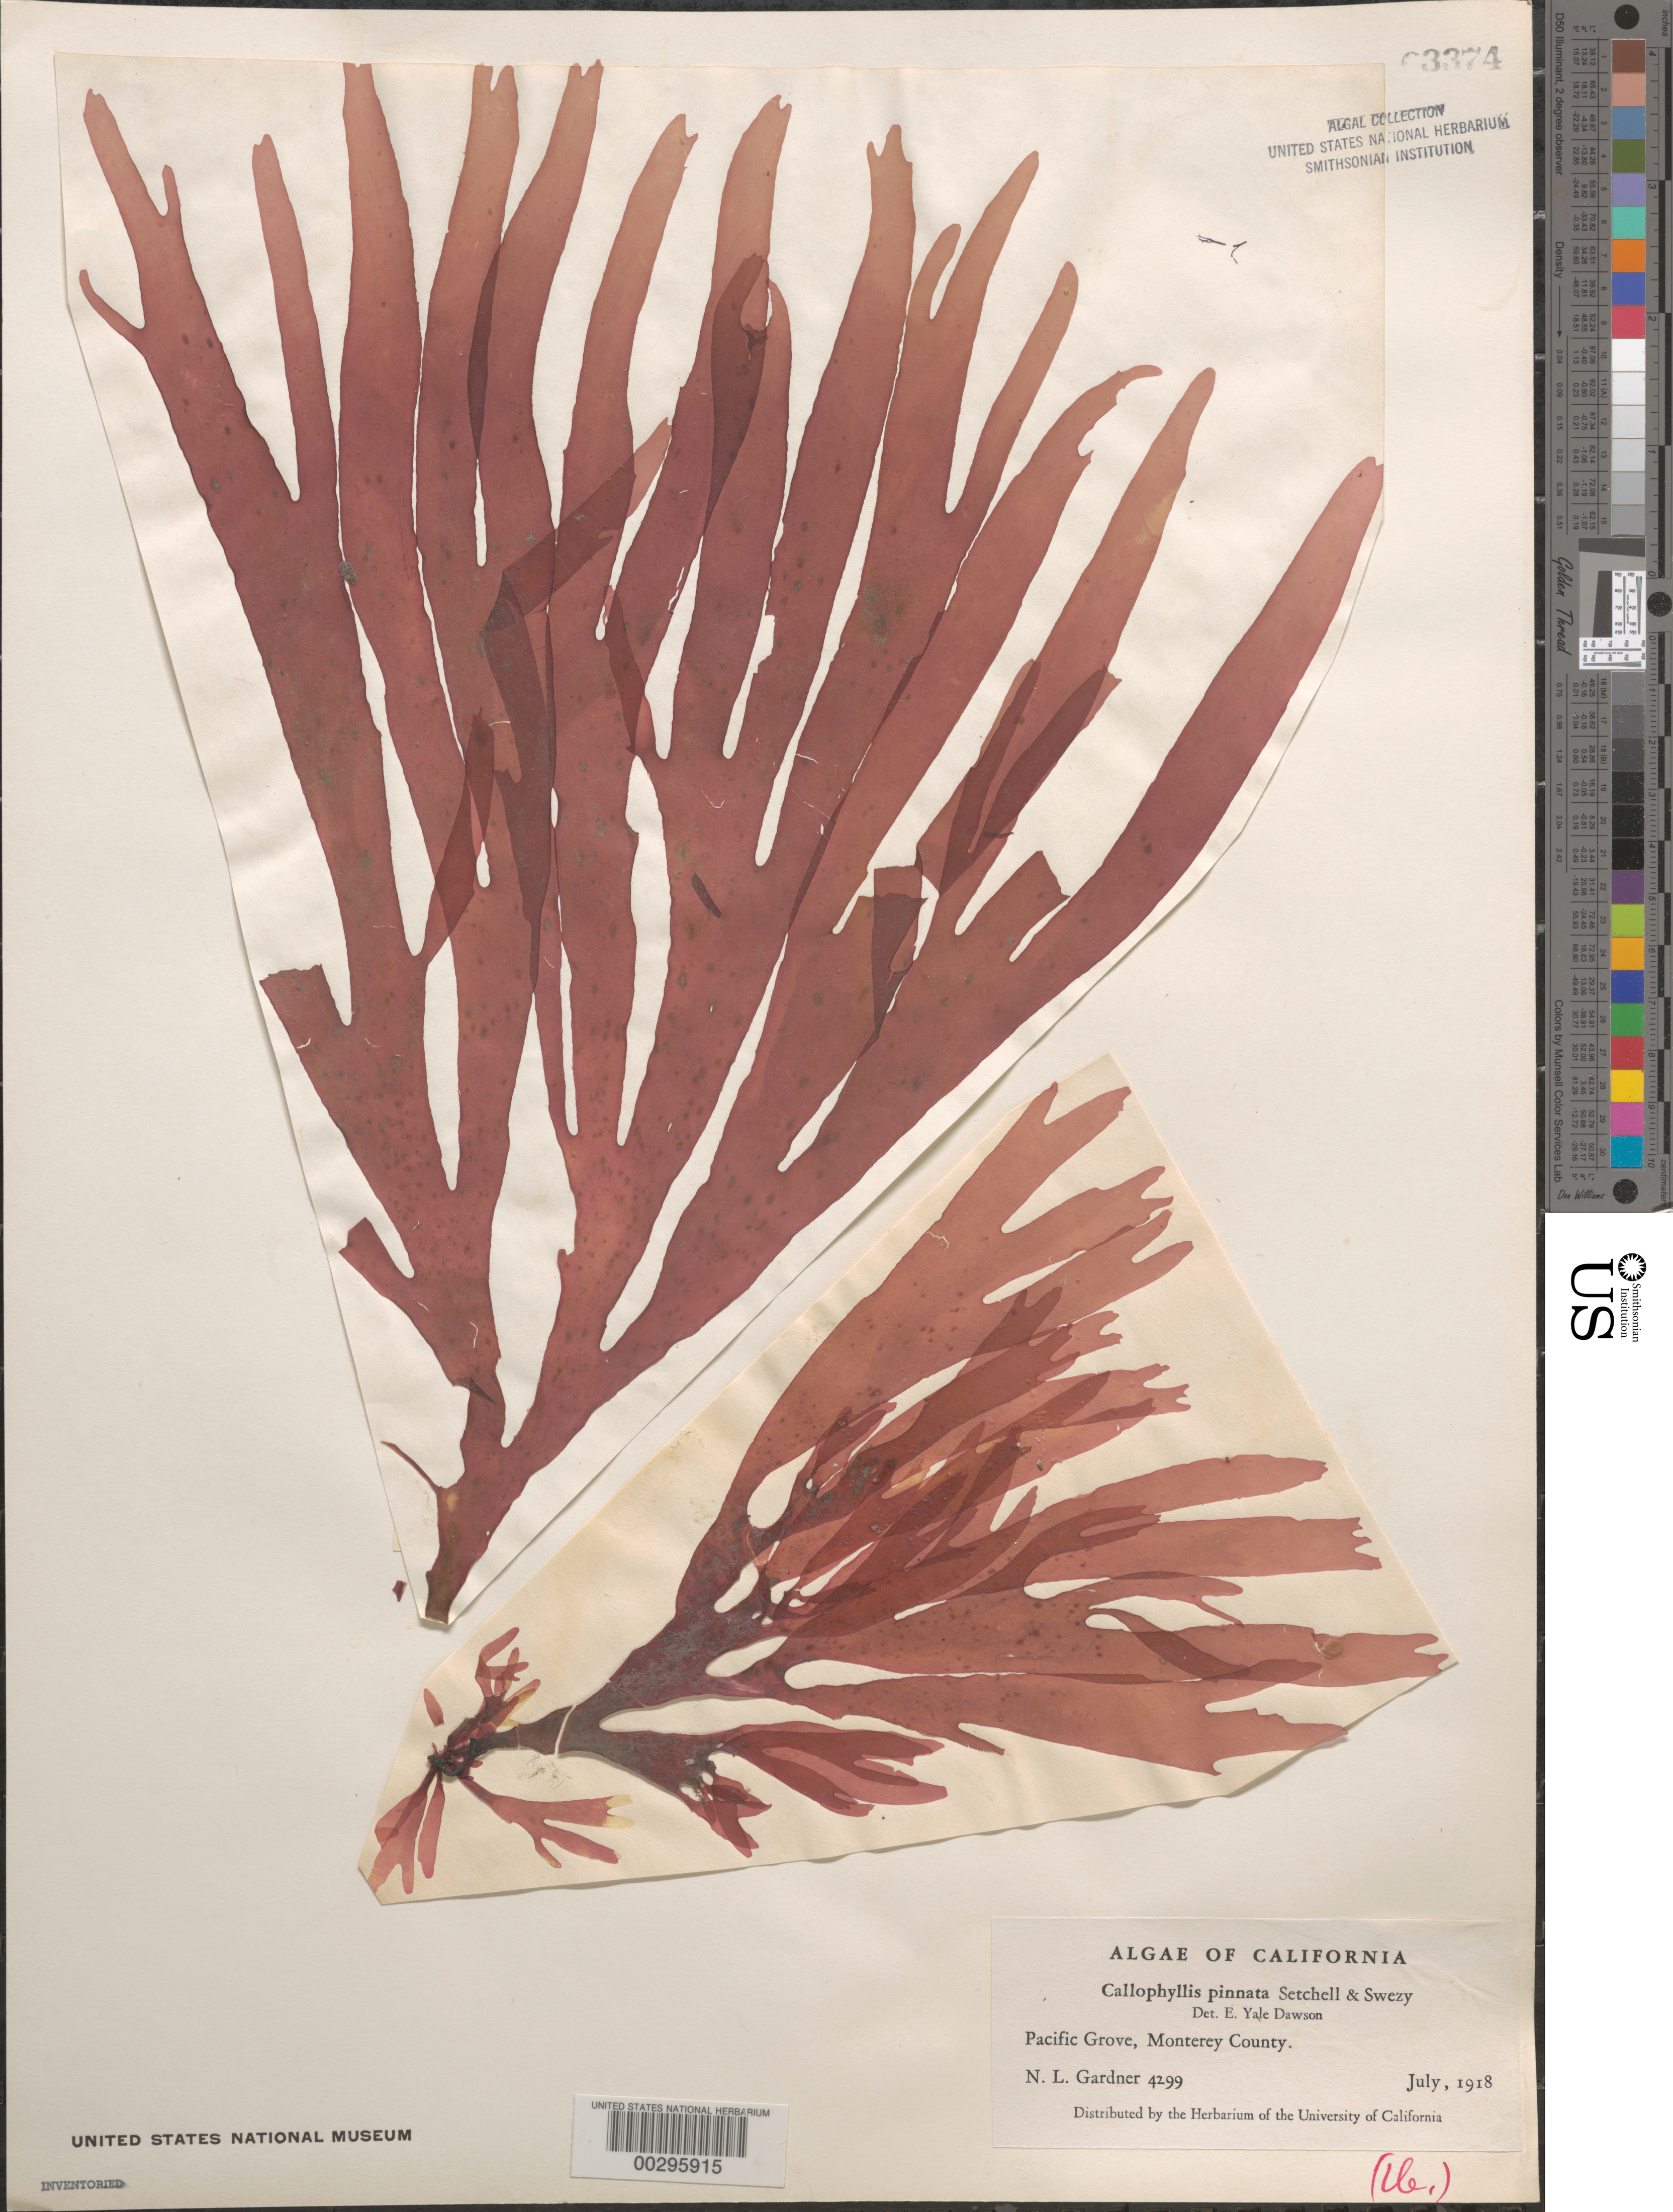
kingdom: Plantae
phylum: Rhodophyta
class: Florideophyceae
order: Gigartinales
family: Kallymeniaceae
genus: Callophyllis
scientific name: Callophyllis pinnata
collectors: N. Gardner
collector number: NLG 4299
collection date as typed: July 1918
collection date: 1918-07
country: United States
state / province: California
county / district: Monterey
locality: Pacific Grove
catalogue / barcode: US 3374